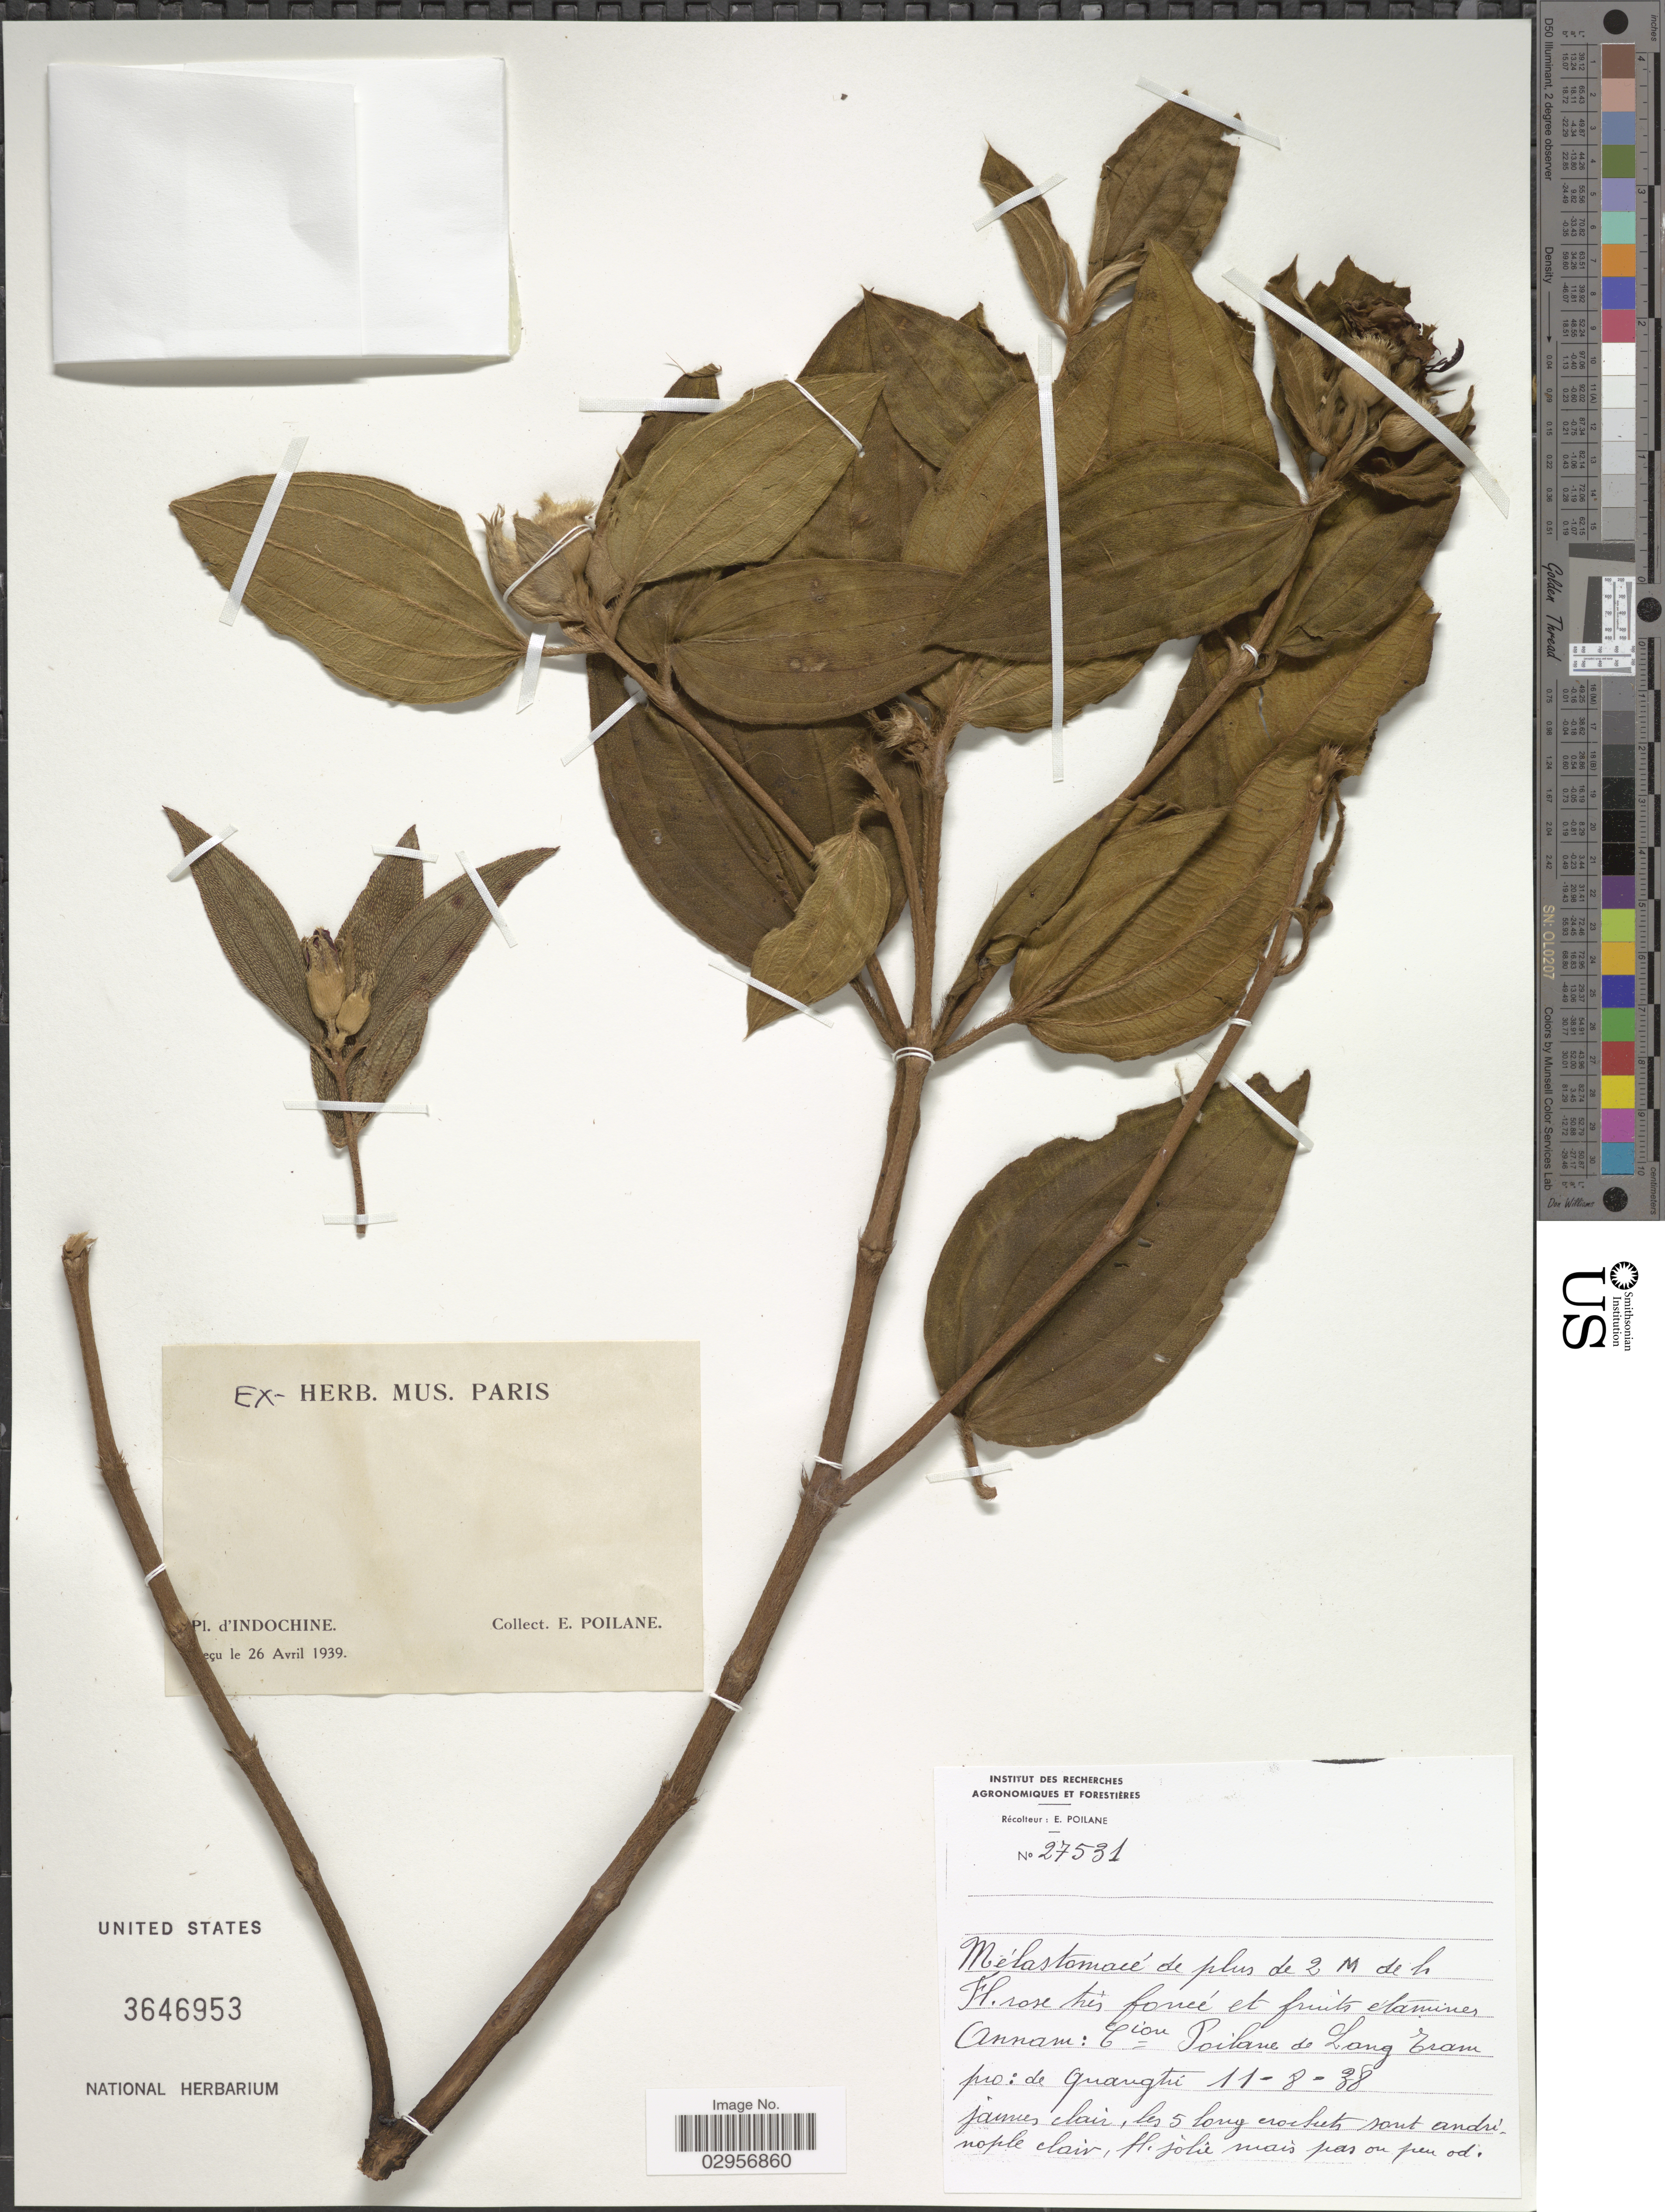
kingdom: Plantae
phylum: Tracheophyta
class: Magnoliopsida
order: Myrtales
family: Melastomataceae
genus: Melastoma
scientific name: Melastoma sp.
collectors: E. Poilane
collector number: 27531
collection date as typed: Transcribed d/m/y: 11/8/38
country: Vietnam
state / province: Quang Tri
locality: Indochine. Ziou Poilane de Lang Tram pro: de Quangtri. Annam.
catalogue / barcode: US 3646953